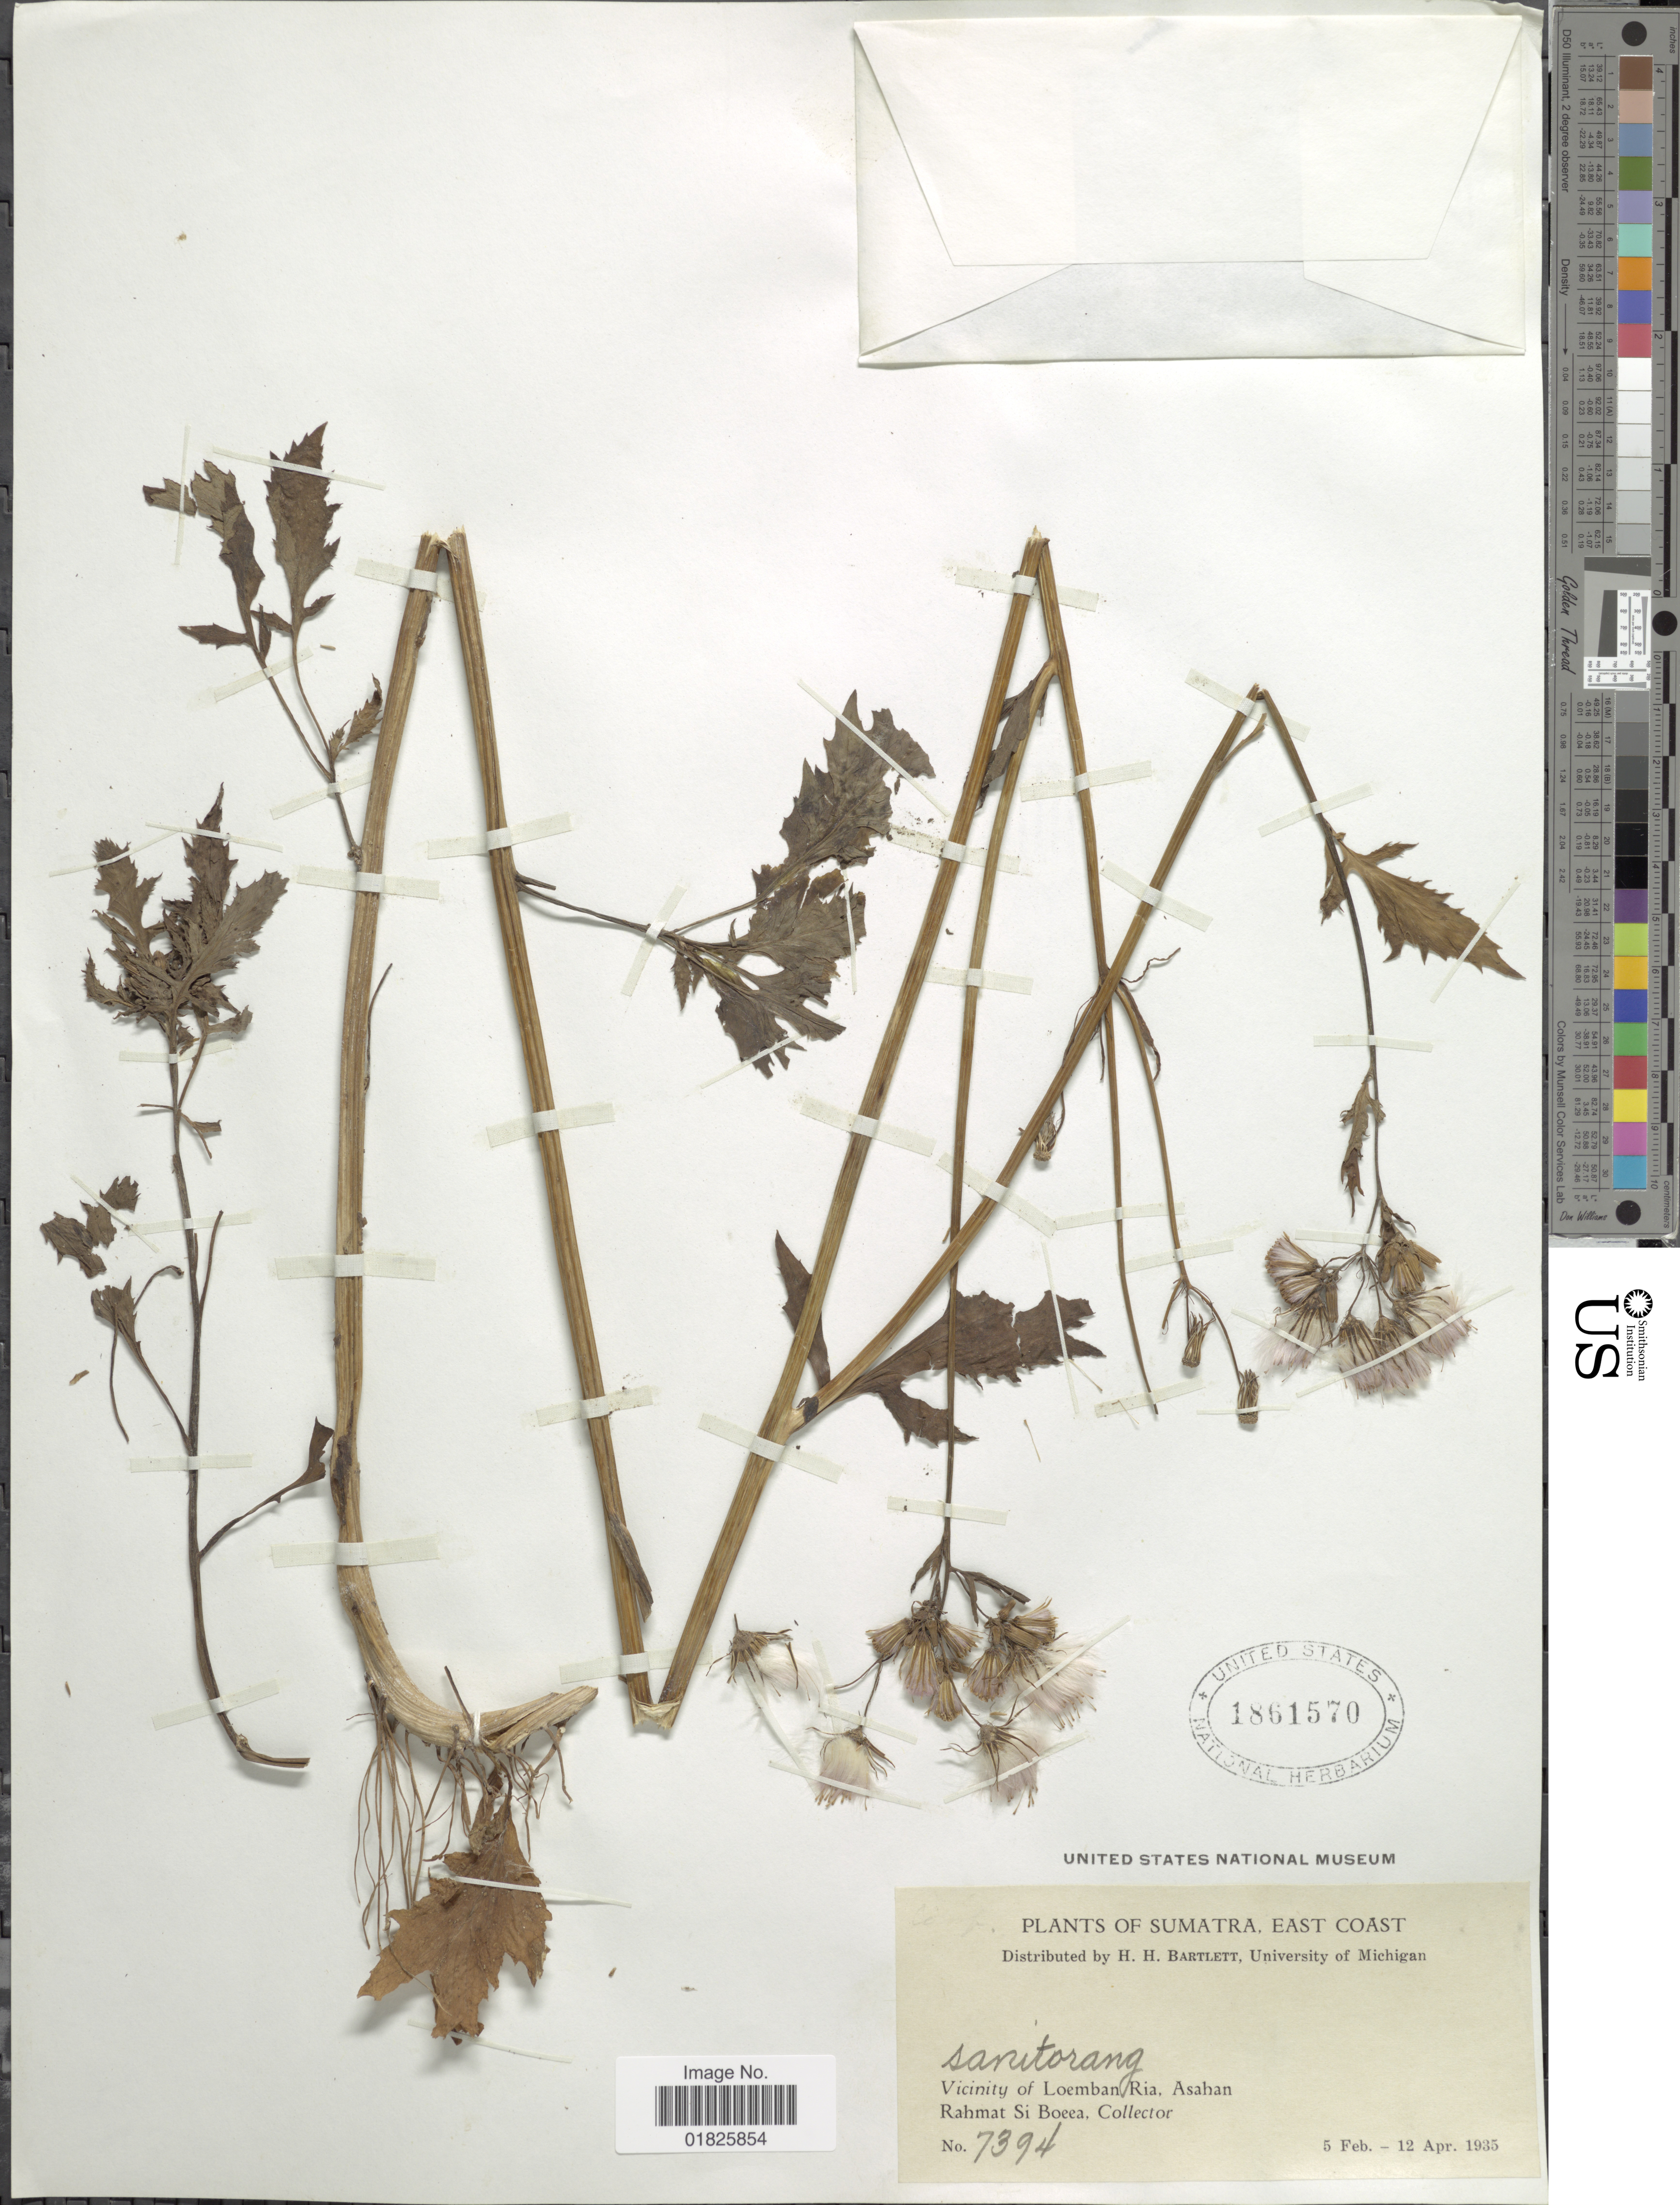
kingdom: Plantae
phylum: Tracheophyta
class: Magnoliopsida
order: Asterales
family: Asteraceae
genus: Erechtites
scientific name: Erechtites valerianifolius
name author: (Link ex Spreng.) DC.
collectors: Rahmat Si Boeea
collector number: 7394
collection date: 1935-02-05/1935-04-12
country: Indonesia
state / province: Sumatra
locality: East Coast, Vicinity of Loembn Ria, Asahan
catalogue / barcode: US 1861570